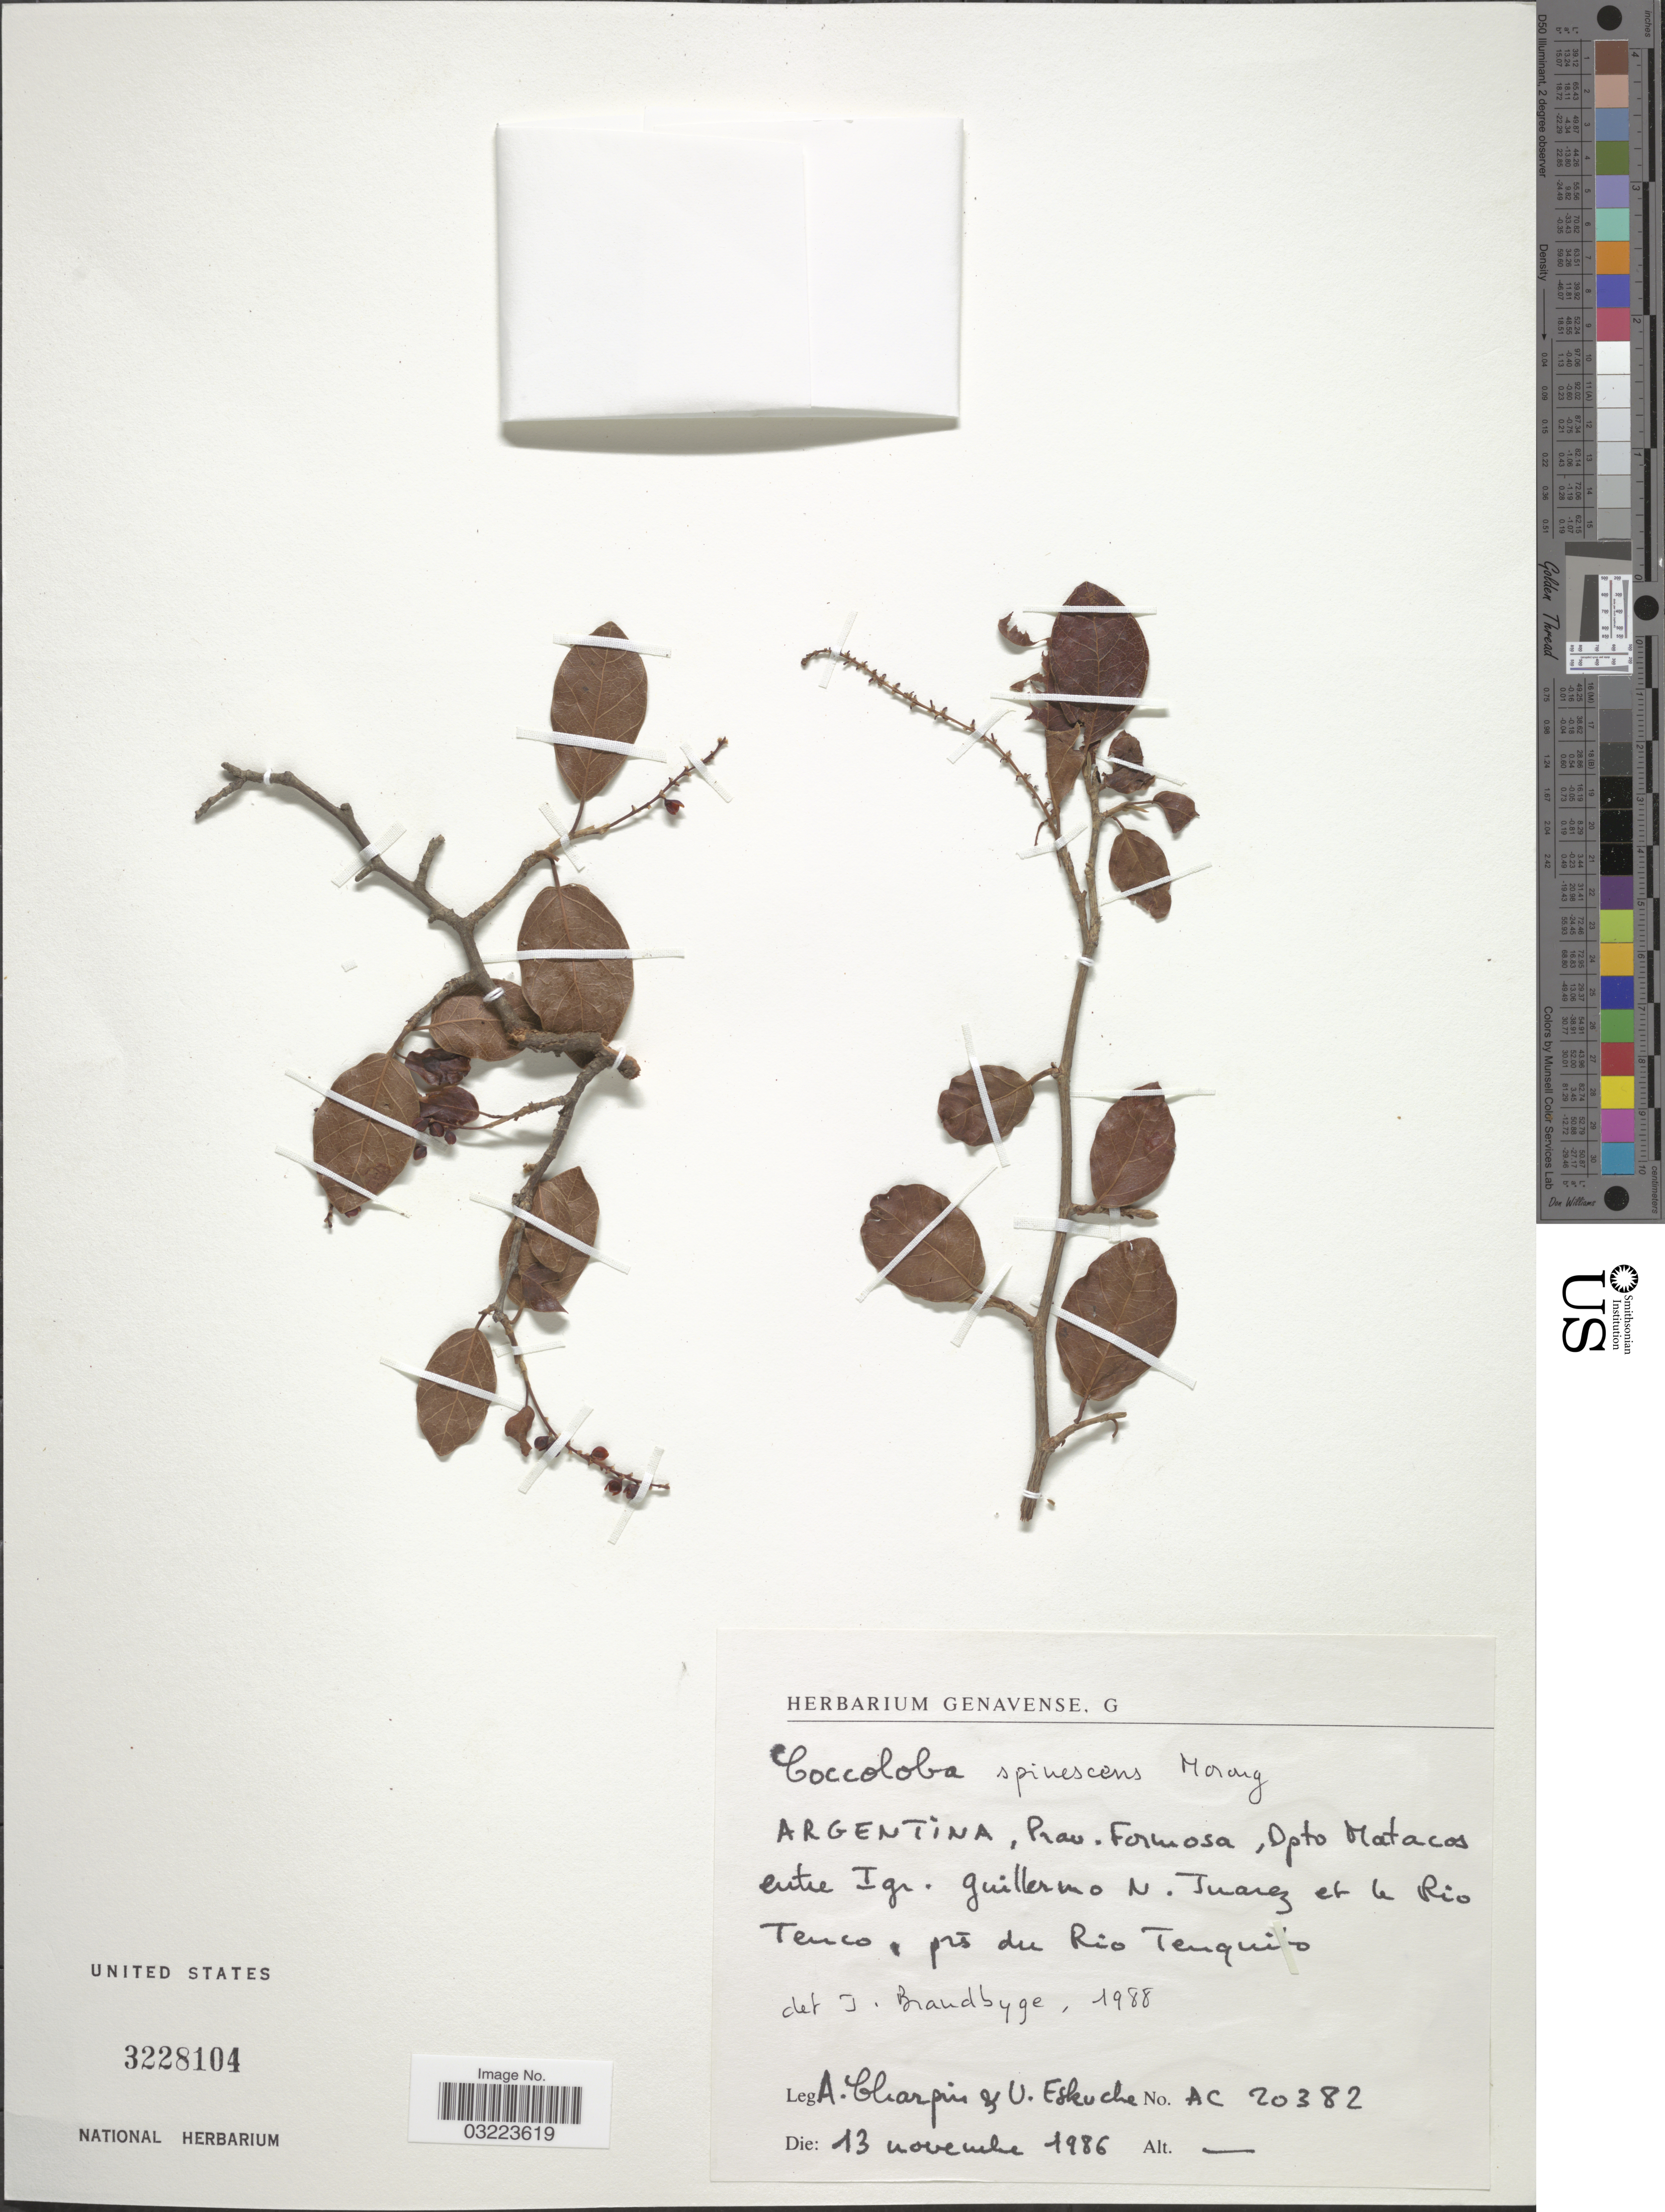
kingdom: Plantae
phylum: Tracheophyta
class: Magnoliopsida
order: Caryophyllales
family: Polygonaceae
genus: Coccoloba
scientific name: Coccoloba spinescens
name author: Morong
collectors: A. Charpin & U. Eskuche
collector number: AC20382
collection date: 1986-11-13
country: Argentina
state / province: Formosa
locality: Dpto. Matacos entre Igr. guillermo N. Juarez et le Rio Teuco, prés du Rio Teuquito.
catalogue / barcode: US 3228104